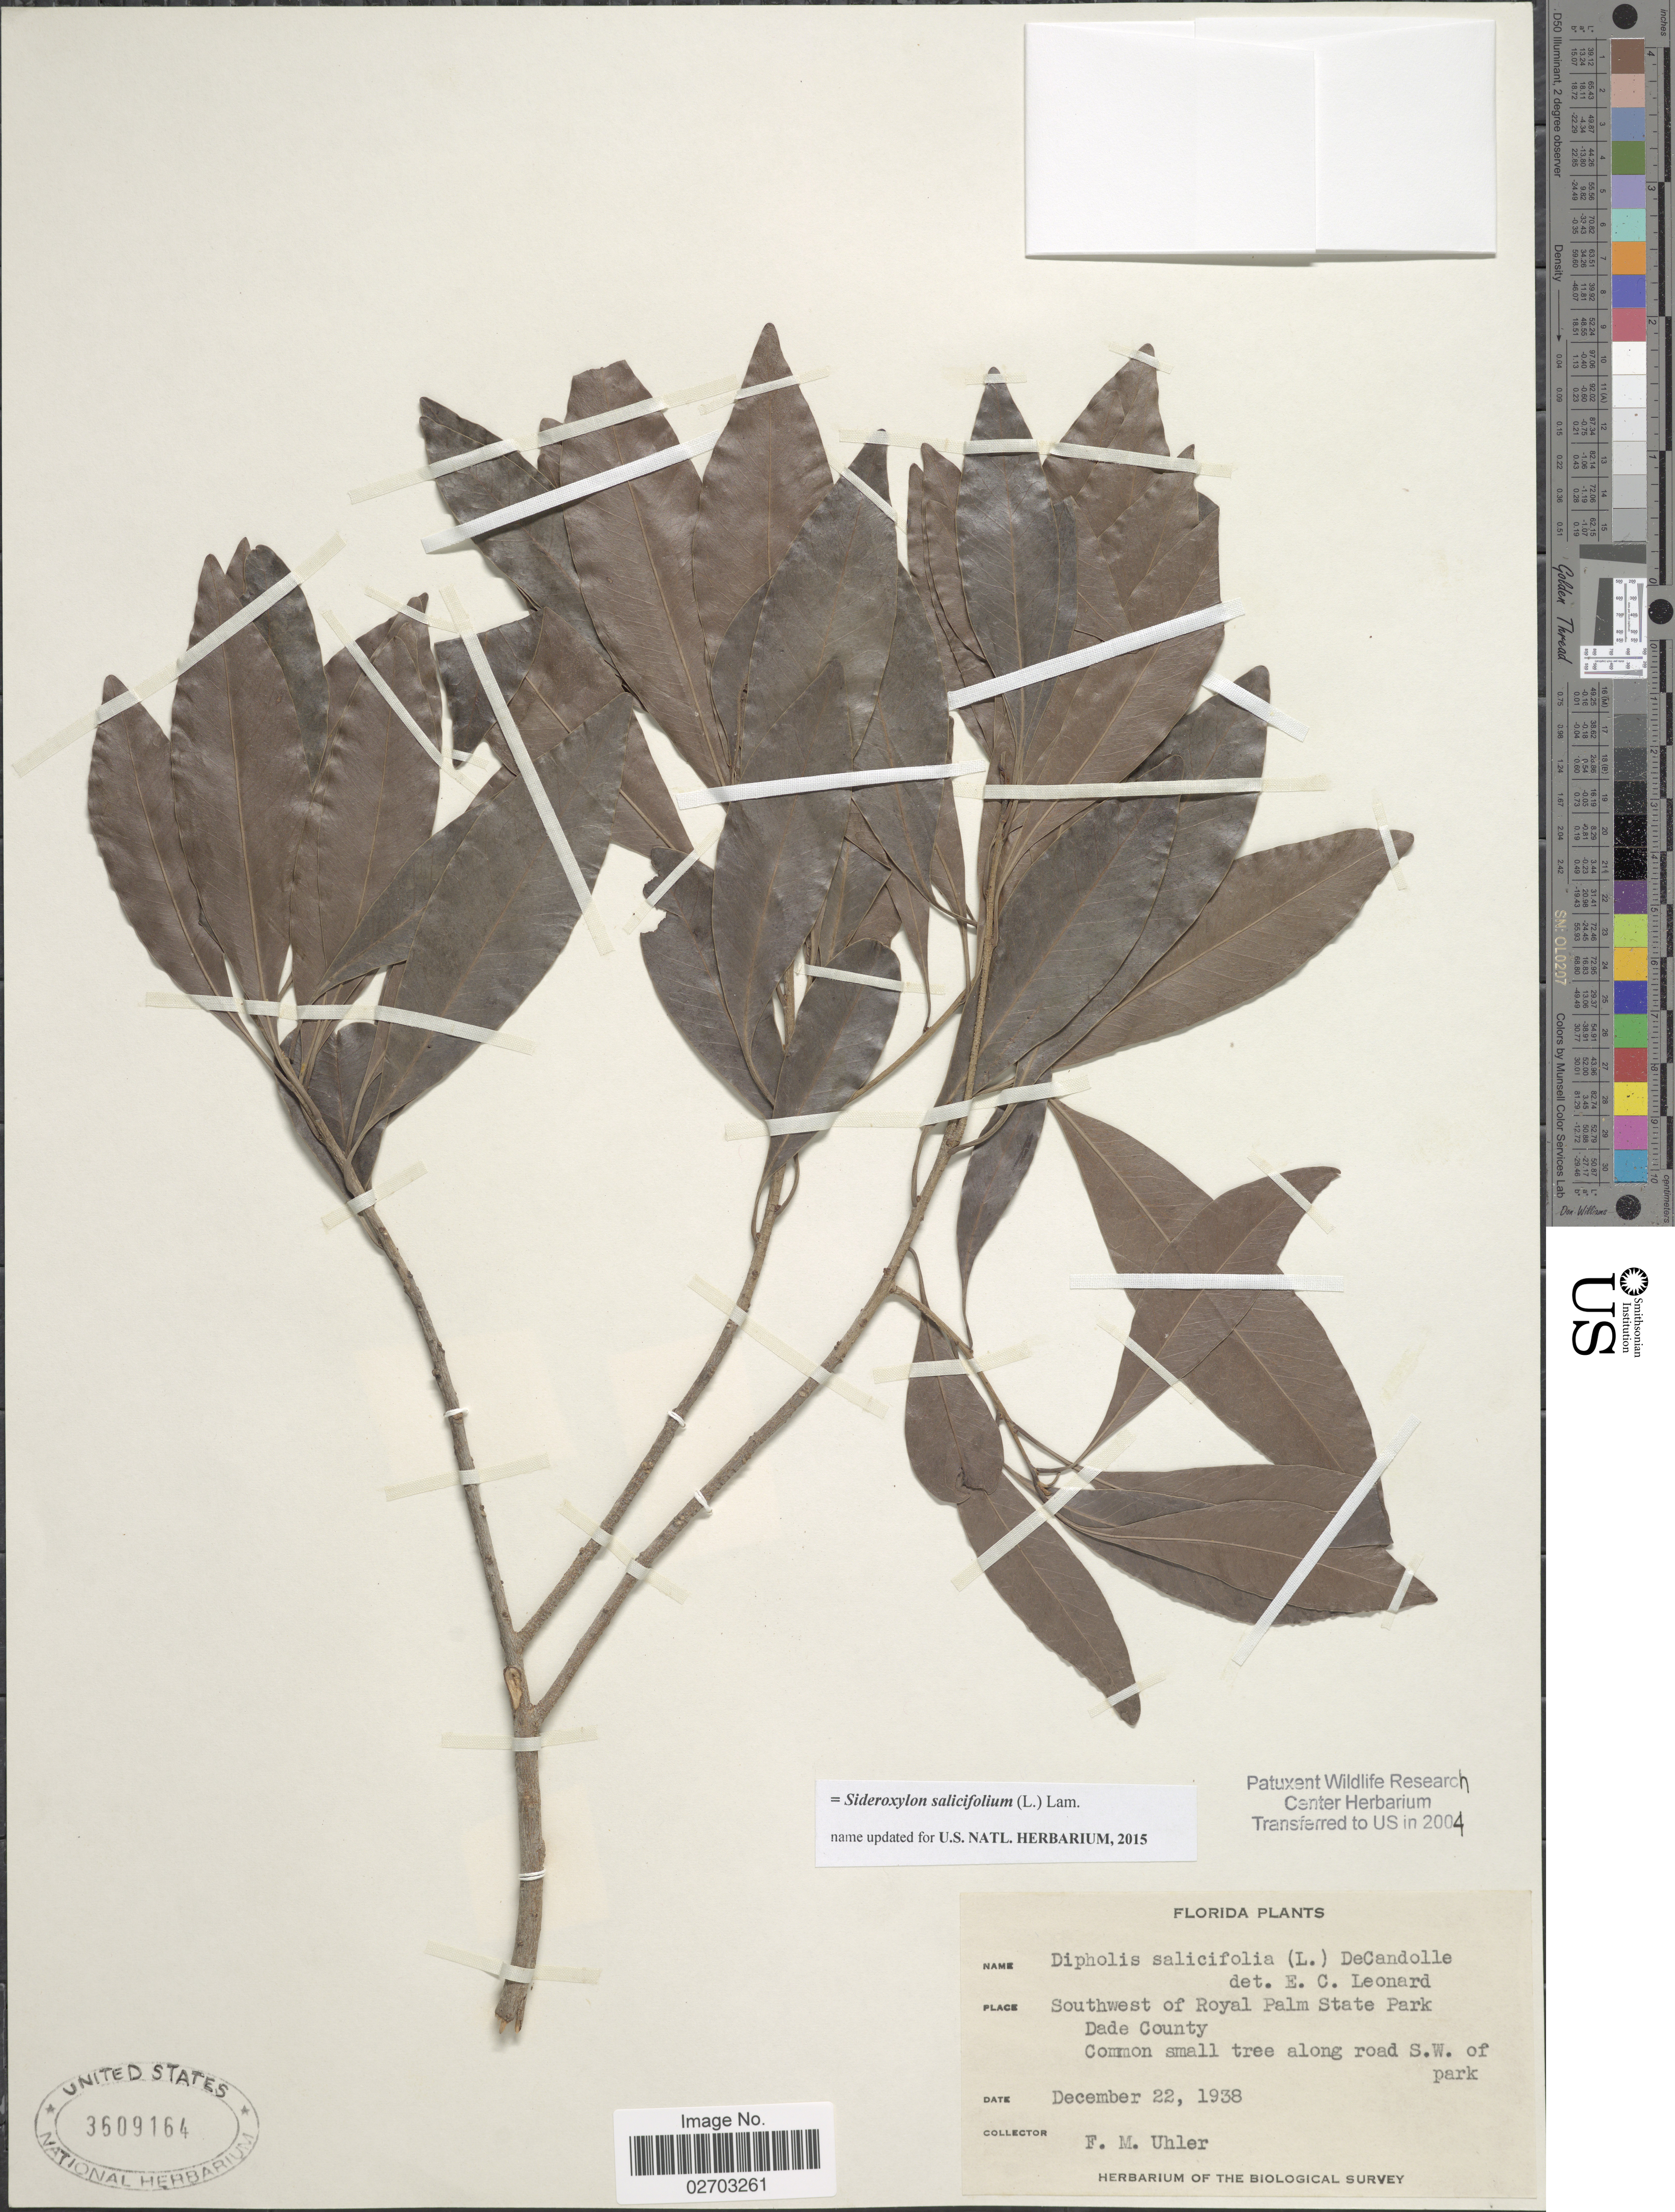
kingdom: Plantae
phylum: Tracheophyta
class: Magnoliopsida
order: Ericales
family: Sapotaceae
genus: Sideroxylon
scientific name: Sideroxylon salicifolium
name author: (L.) Lam.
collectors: F. M. Uhler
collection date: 1938-12-22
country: United States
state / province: Florida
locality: Southwest of Royal Palm State Park, Dade County, along road S.W. of park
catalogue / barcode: US 3609164